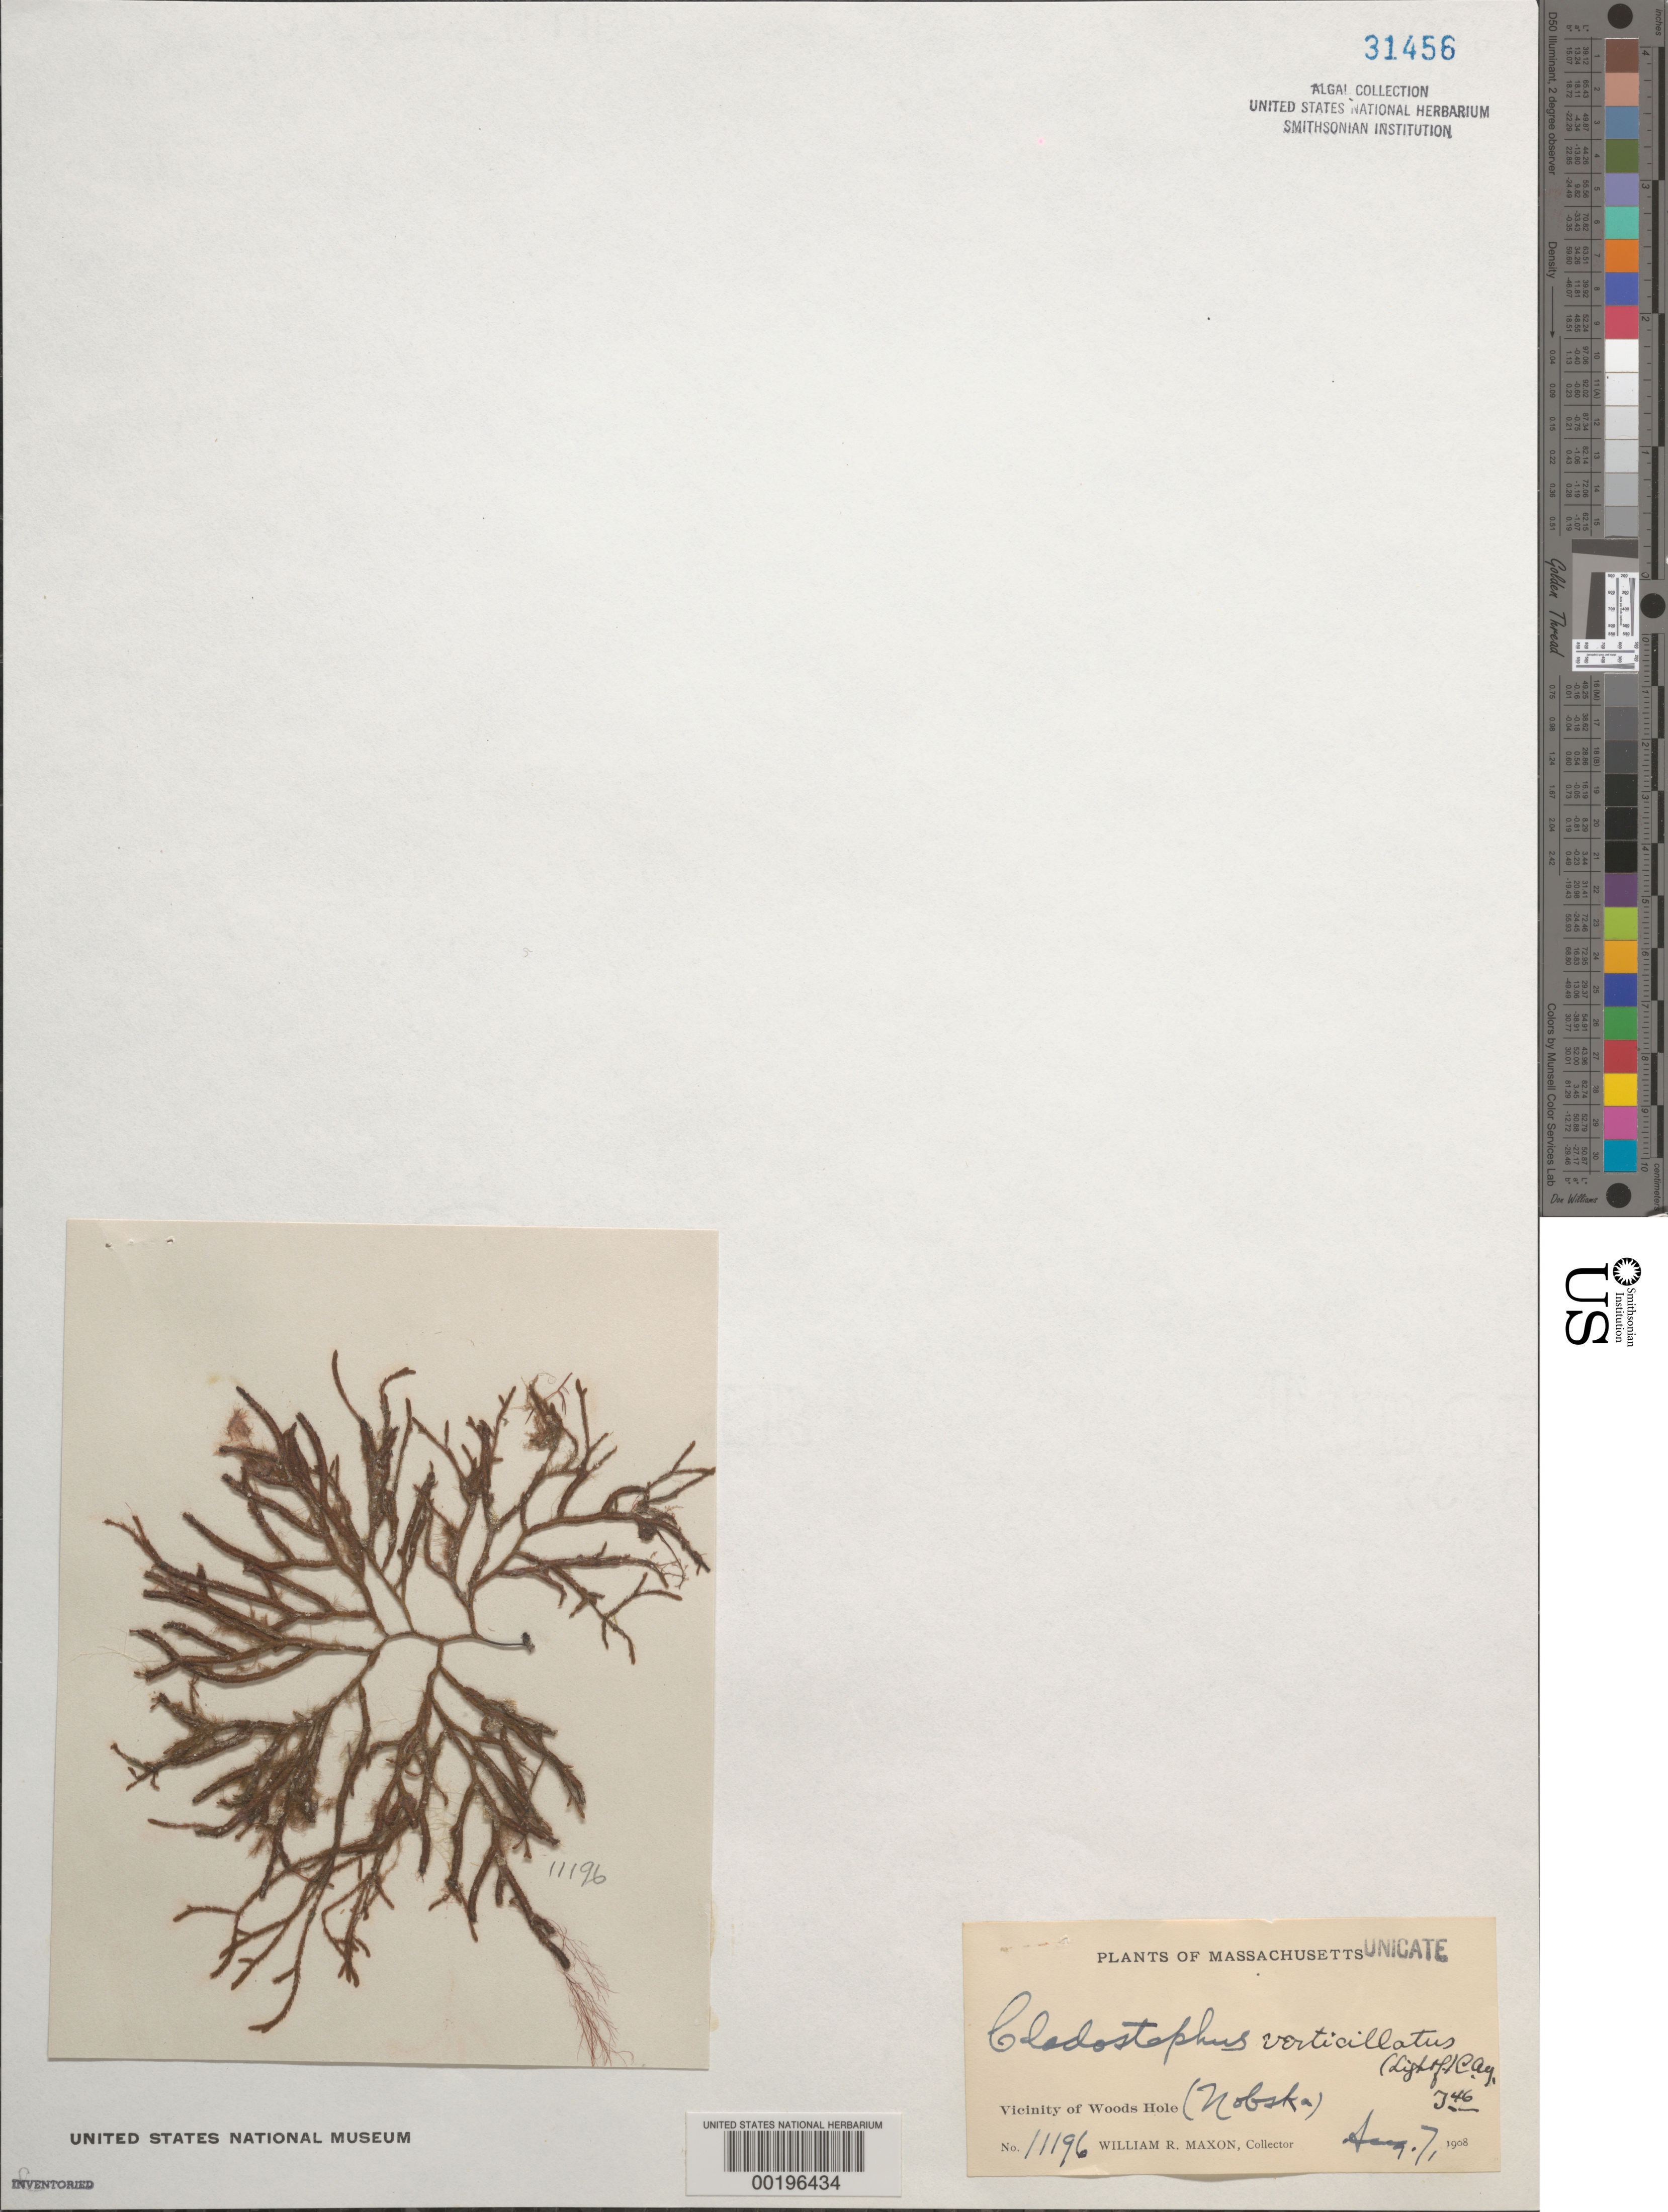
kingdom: Chromista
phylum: Ochrophyta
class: Phaeophyceae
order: Sphacelariales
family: Cladostephaceae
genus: Cladostephus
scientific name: Cladostephus hirsutus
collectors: W. R. Maxon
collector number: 11196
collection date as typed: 07 Aug 1908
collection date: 1908-08-07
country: United States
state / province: Massachusetts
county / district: Barnstable County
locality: Nobska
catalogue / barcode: US 31456